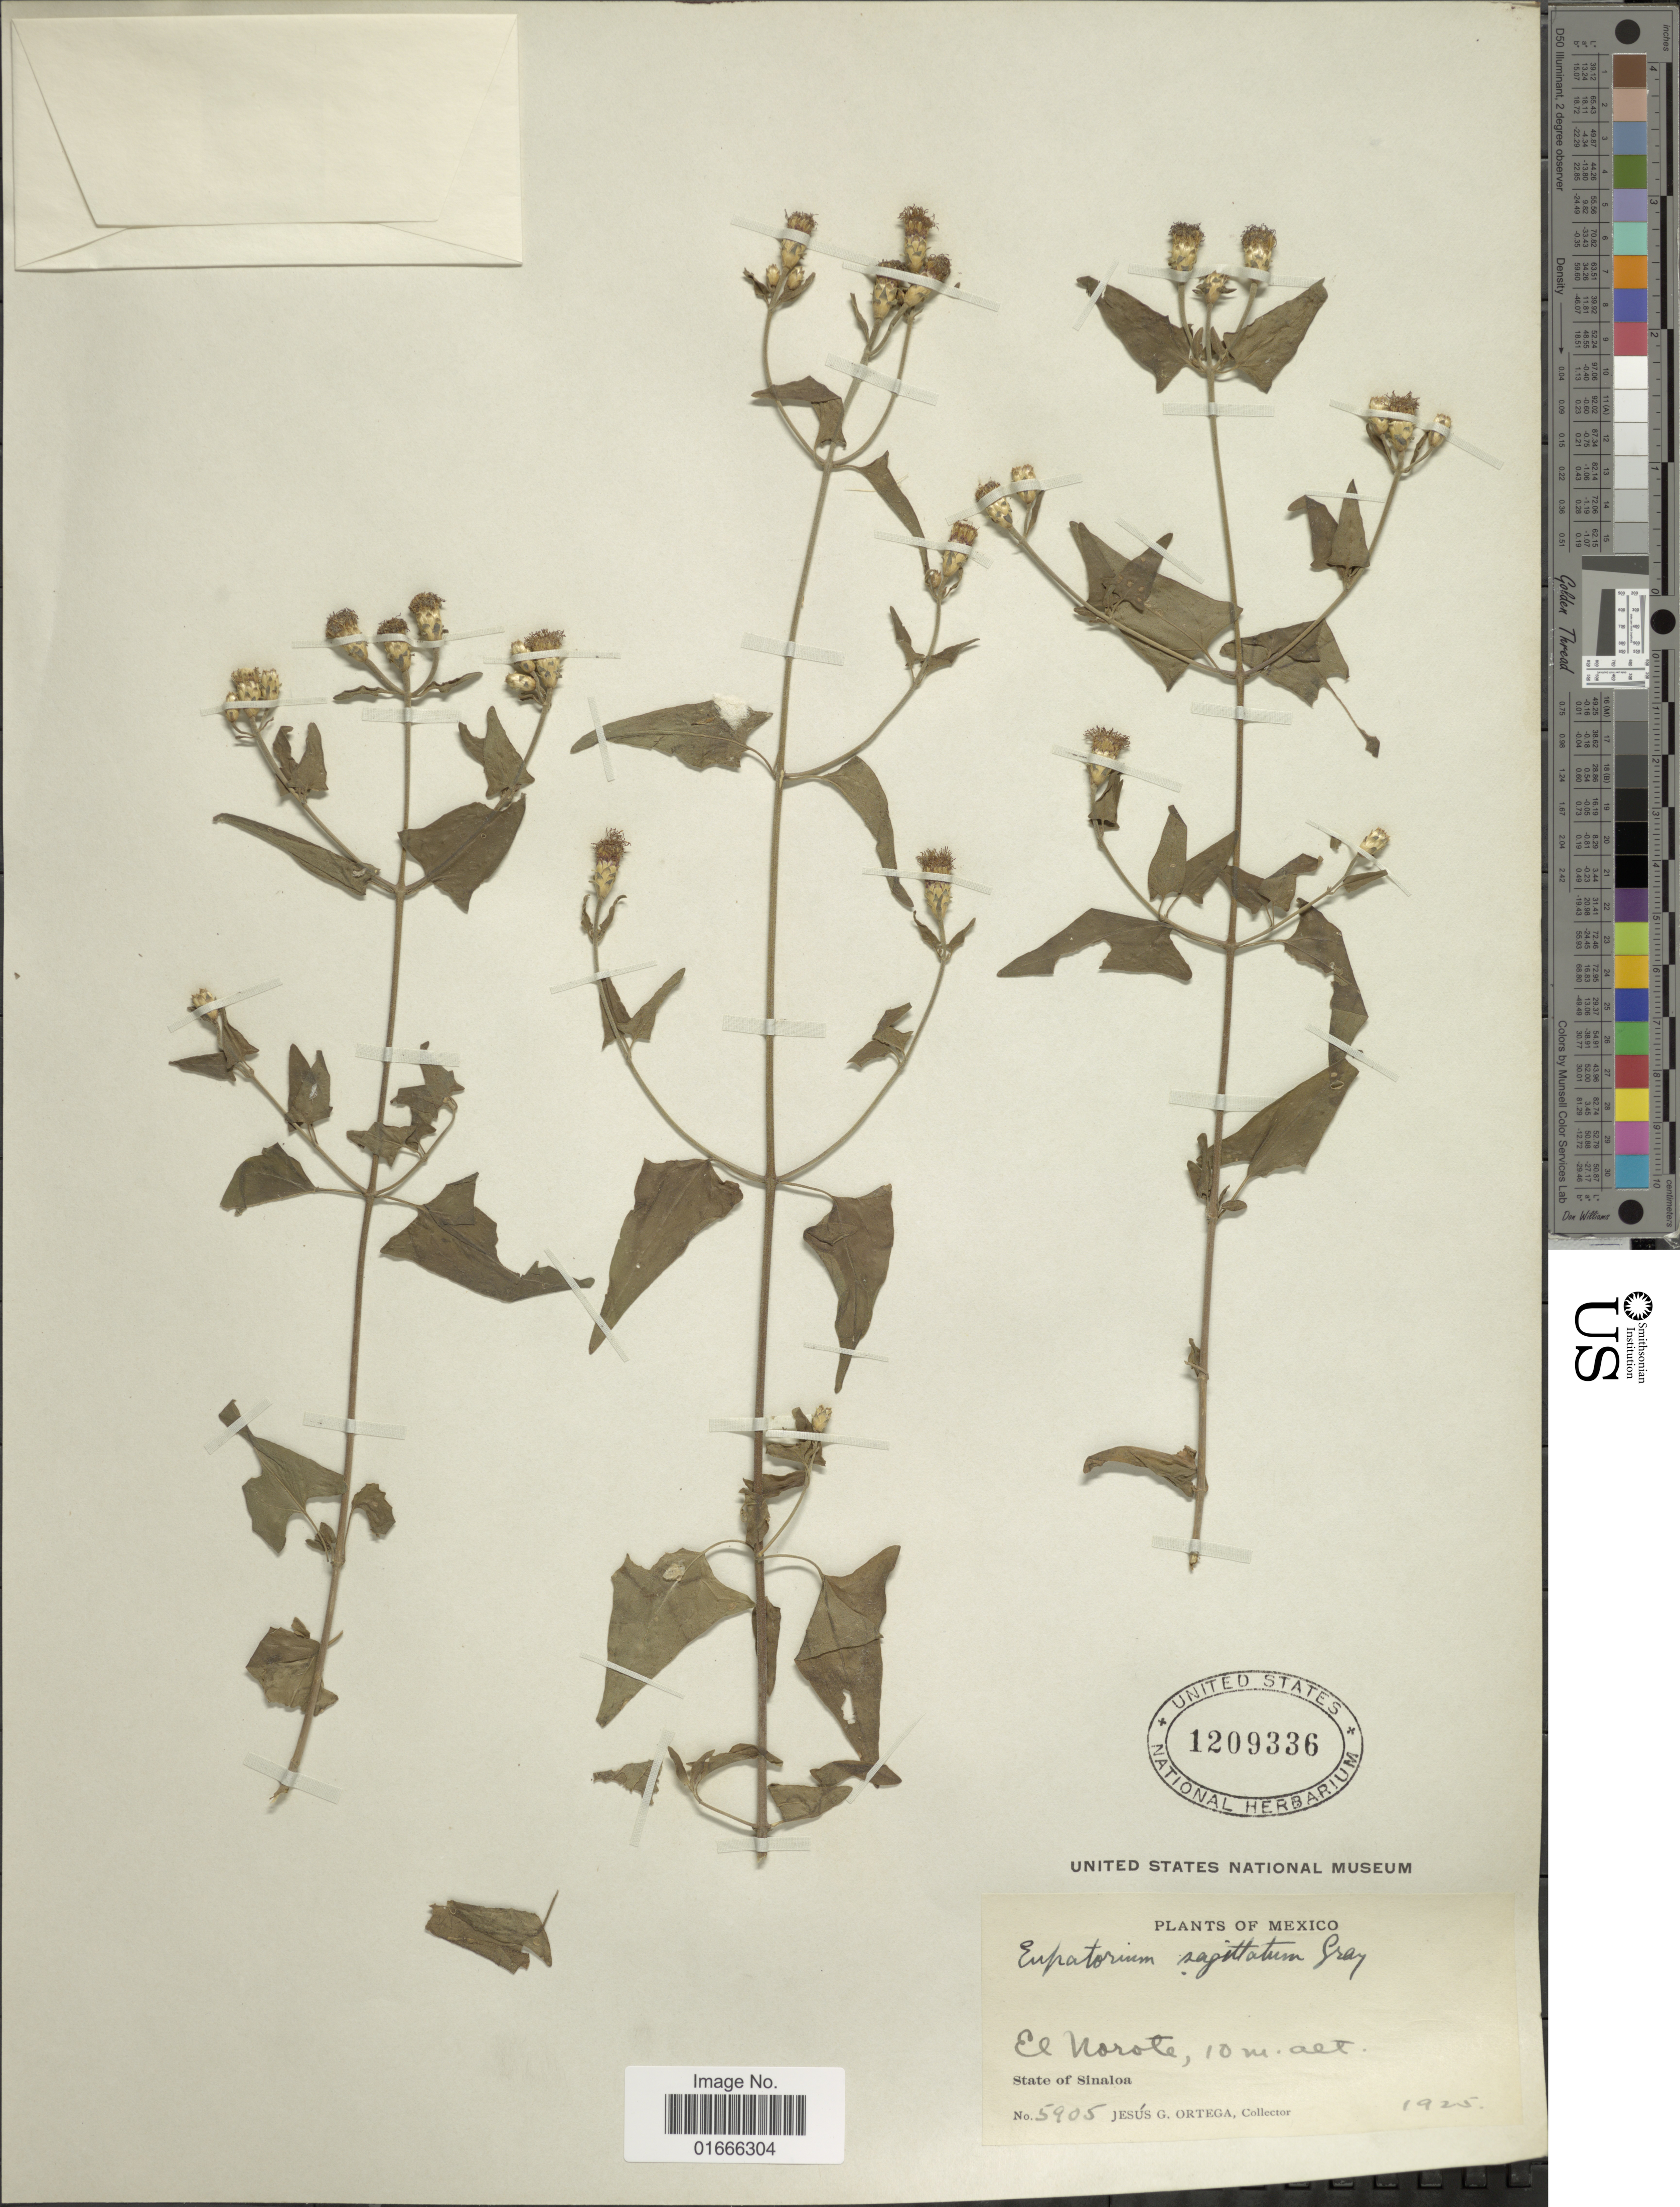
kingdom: Plantae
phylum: Tracheophyta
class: Magnoliopsida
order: Asterales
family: Asteraceae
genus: Chromolaena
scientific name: Chromolaena sagittata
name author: (A. Gray) R.M. King & H. Rob.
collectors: J. Ortega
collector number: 5905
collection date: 1925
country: Mexico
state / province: Sinaloa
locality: El Korote.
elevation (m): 10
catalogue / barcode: US 1209336